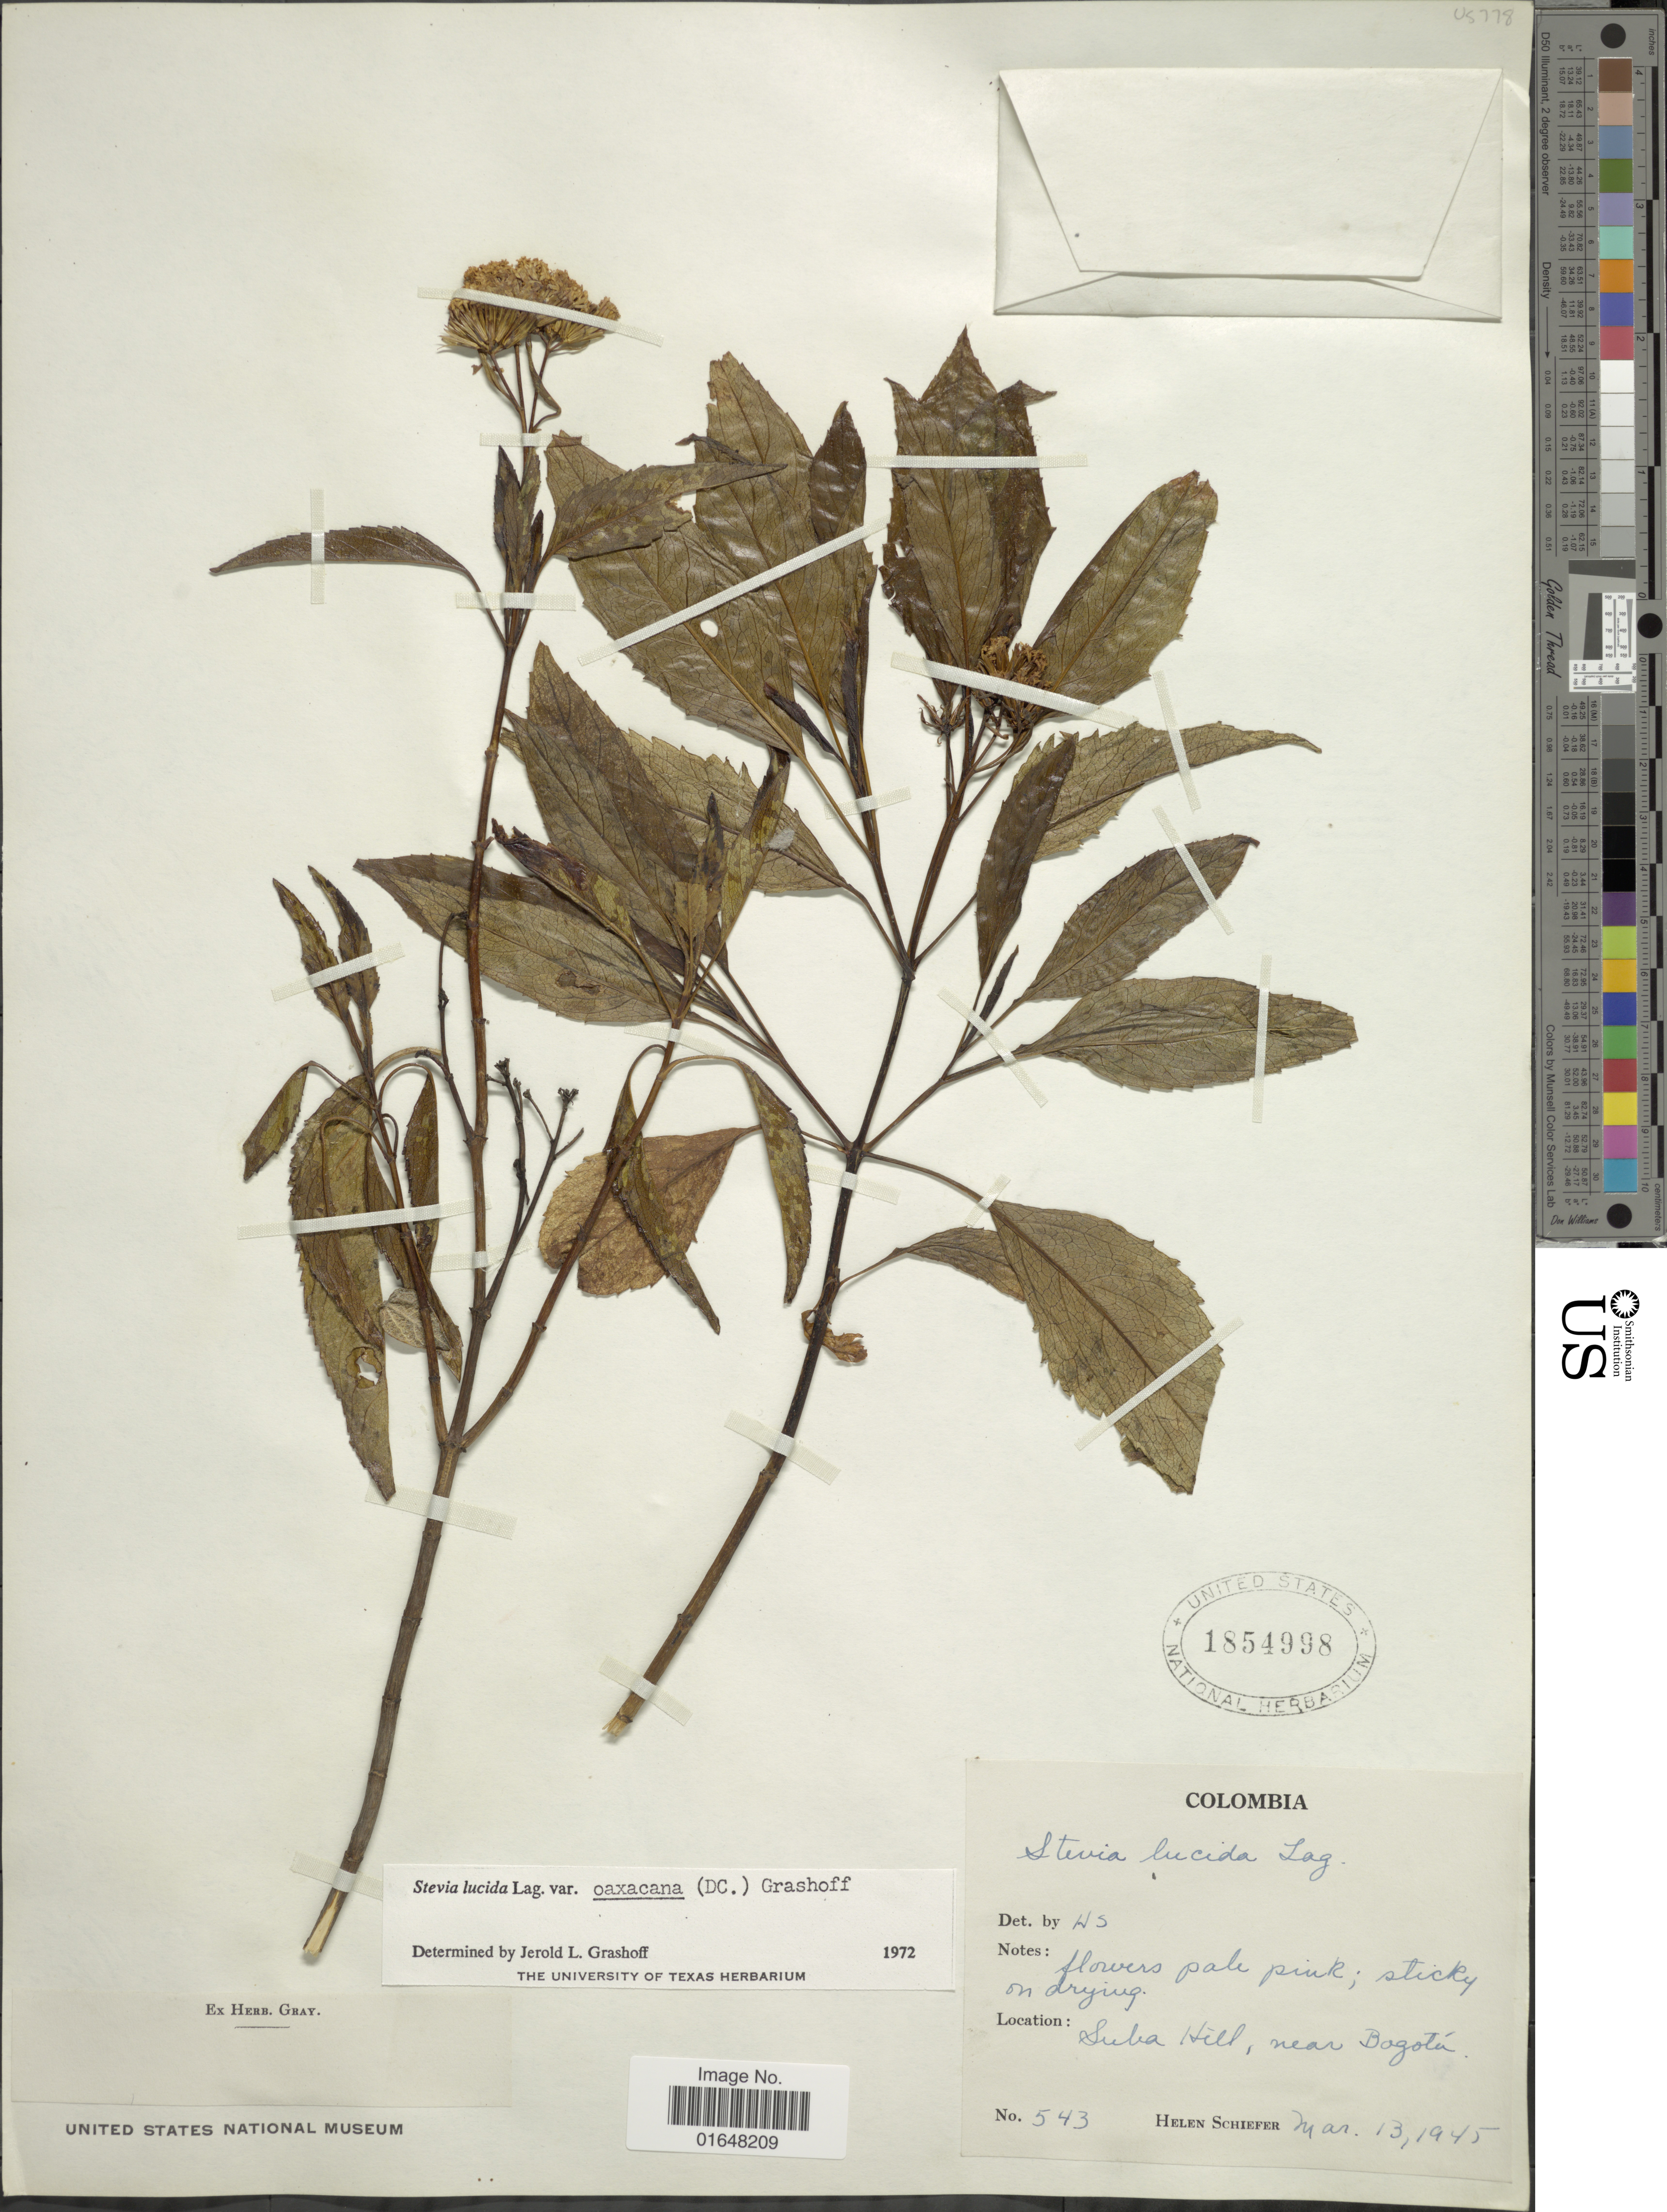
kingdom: Plantae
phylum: Tracheophyta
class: Magnoliopsida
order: Asterales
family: Asteraceae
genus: Stevia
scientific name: Stevia lucida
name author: Lag.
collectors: H. Schiefer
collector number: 543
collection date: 1945-03-13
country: Colombia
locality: Suba Hill, near Bogota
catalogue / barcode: US 1854998